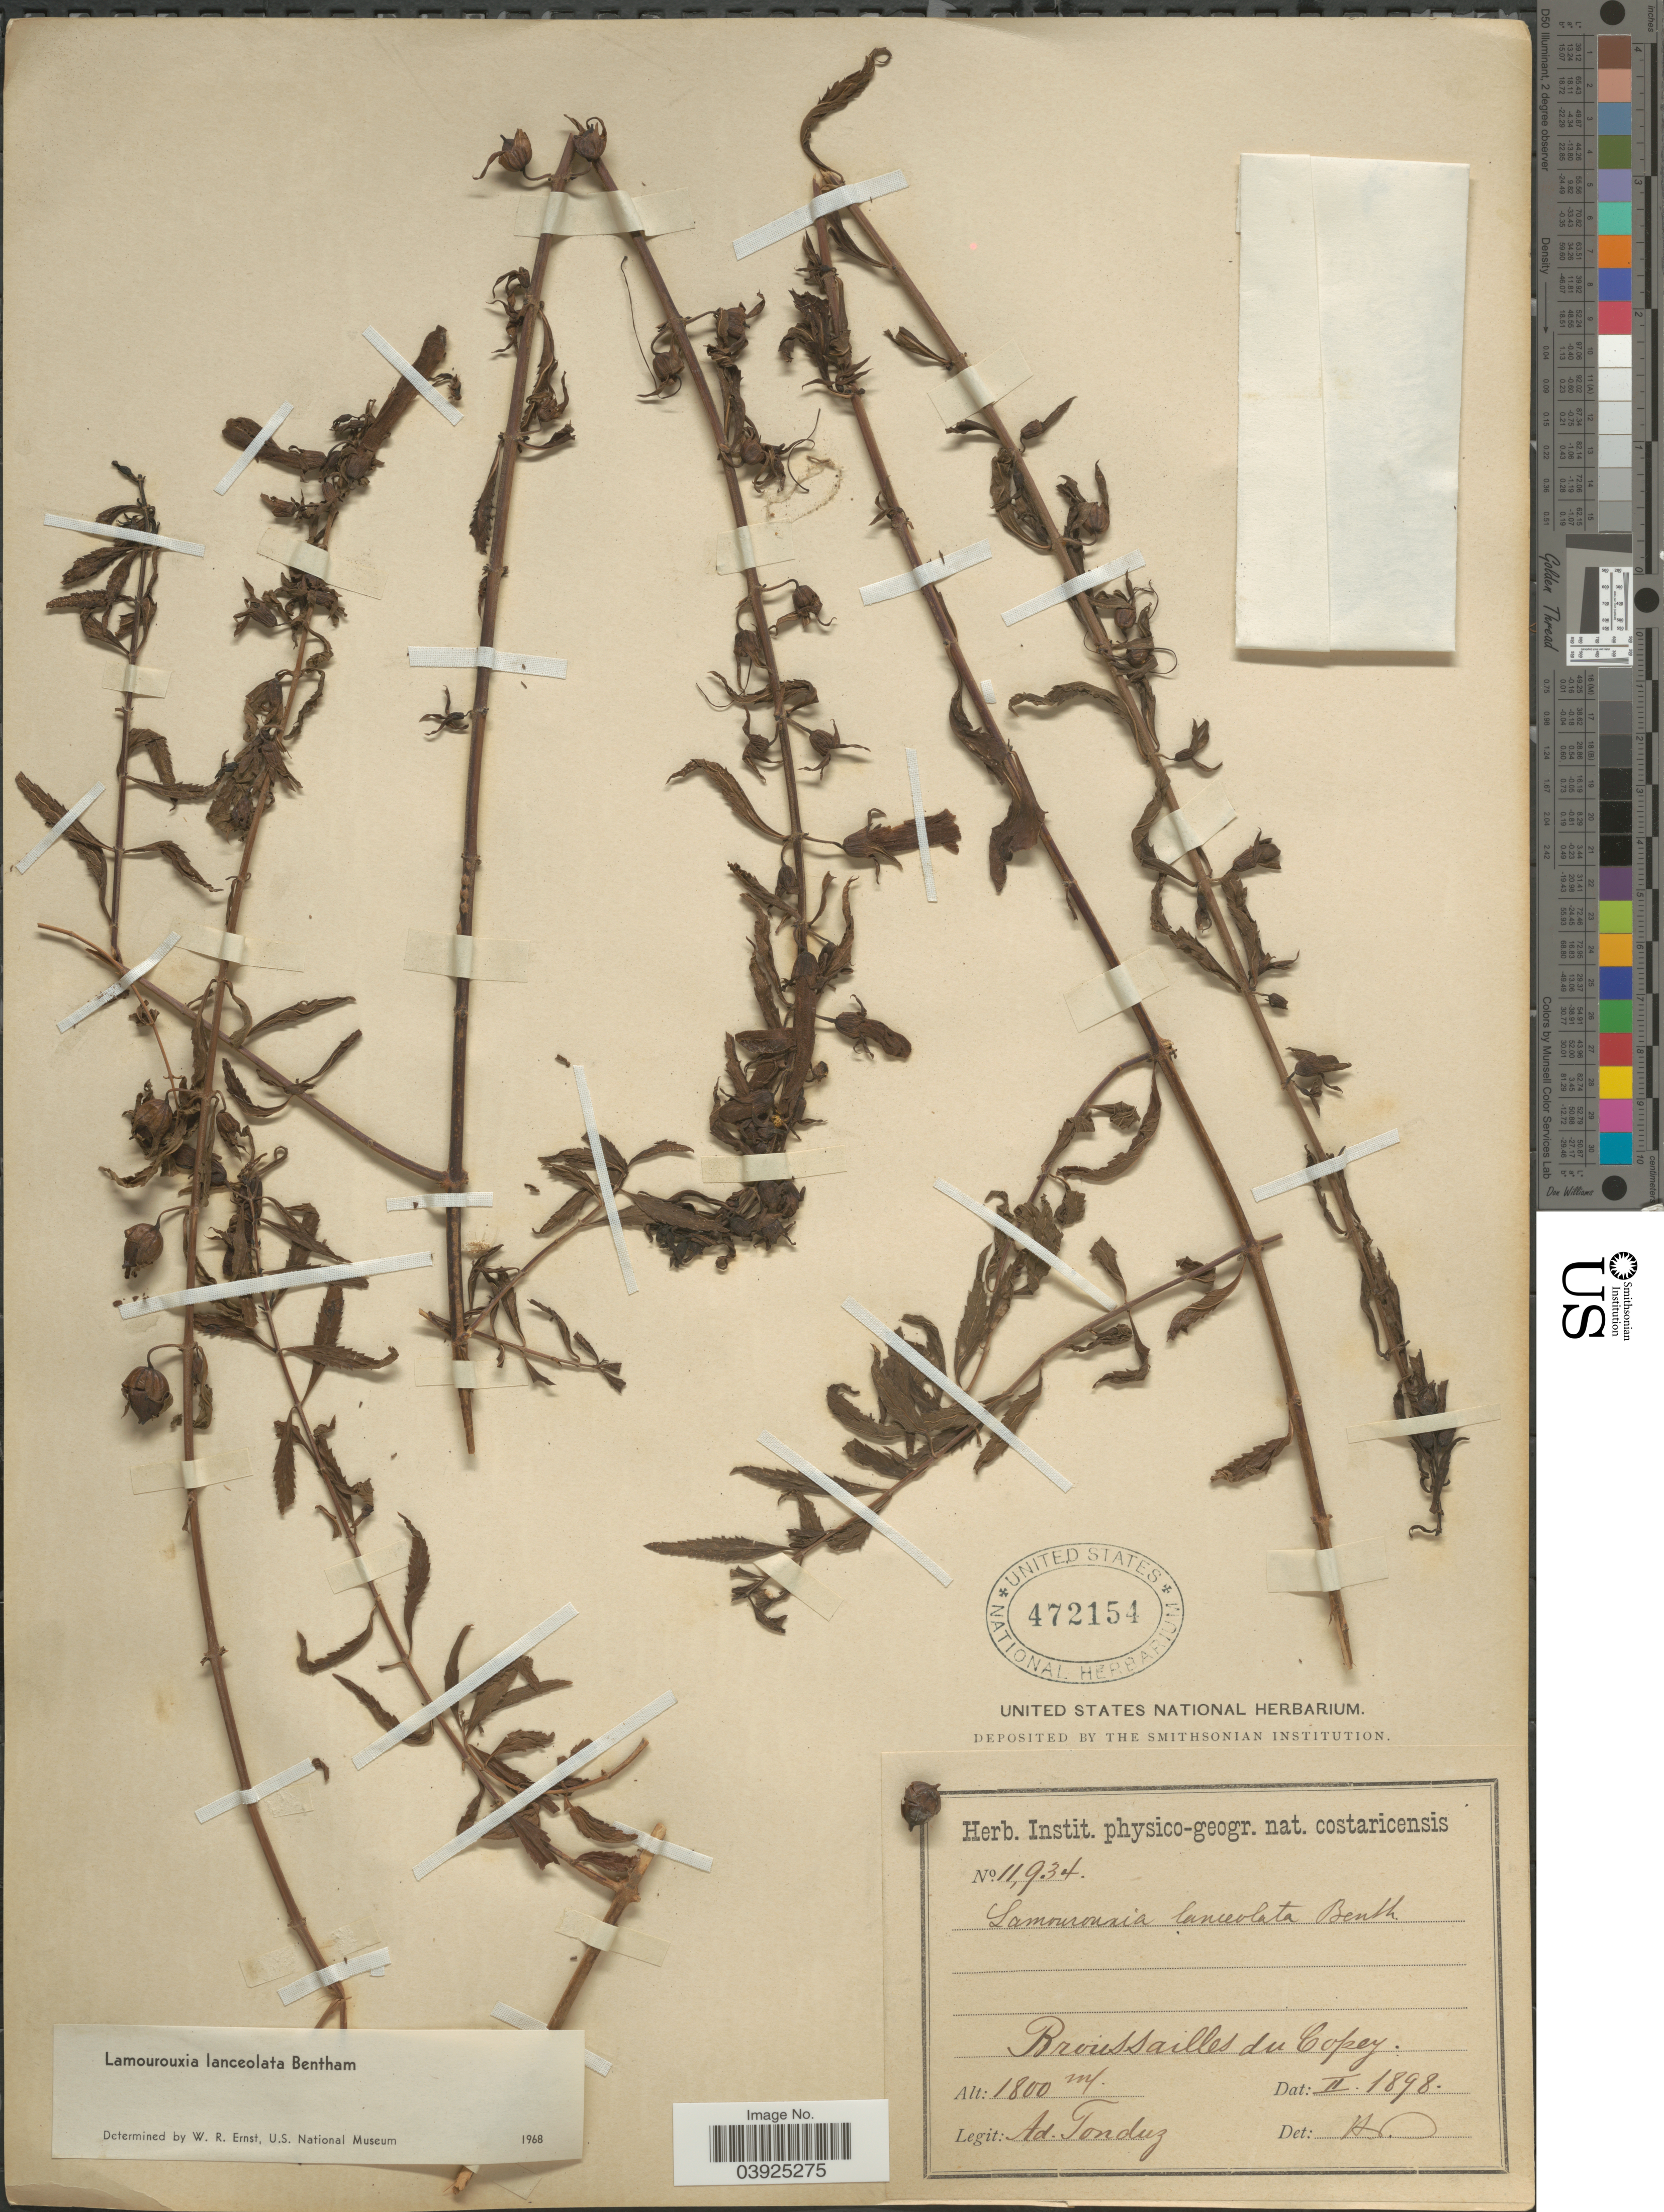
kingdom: Plantae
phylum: Tracheophyta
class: Magnoliopsida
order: Lamiales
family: Orobanchaceae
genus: Lamourouxia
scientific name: Lamourouxia lanceolata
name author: Benth.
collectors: A. Tonduz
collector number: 11934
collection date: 1898-02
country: Costa Rica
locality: Broussailles du Copey.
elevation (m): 1800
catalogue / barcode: US 472154